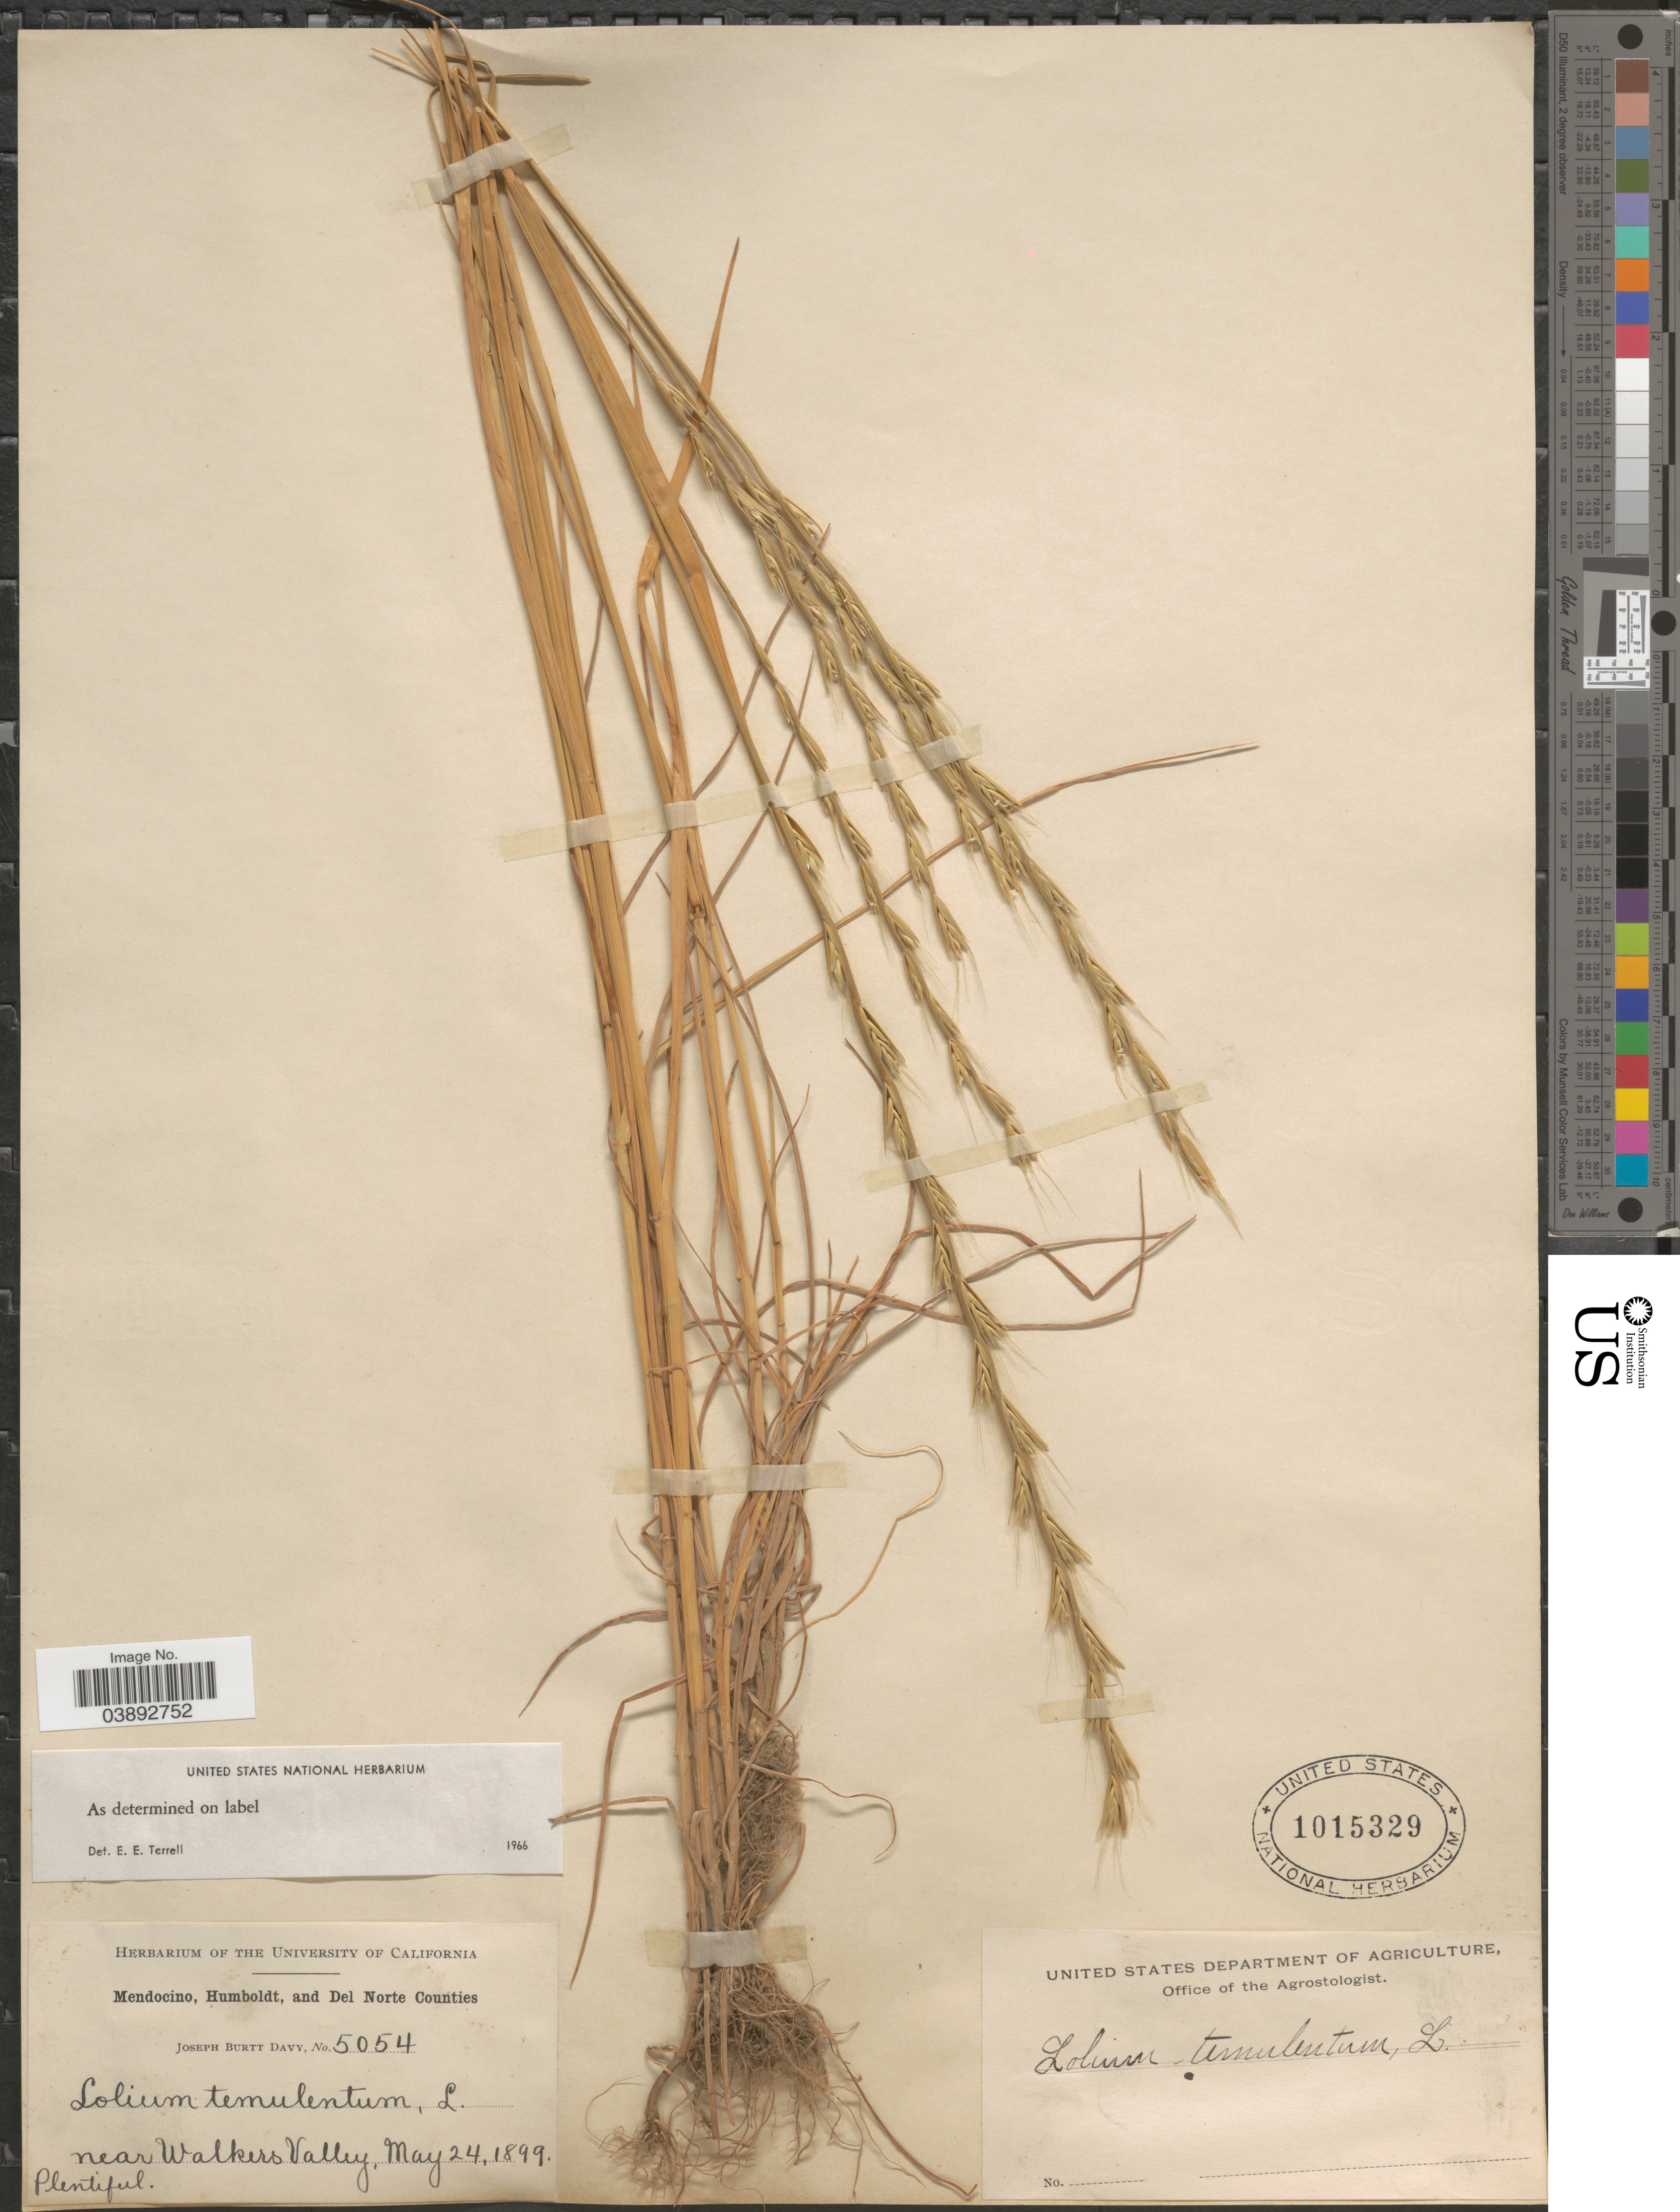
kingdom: Plantae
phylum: Tracheophyta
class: Liliopsida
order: Poales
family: Poaceae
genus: Lolium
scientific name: Lolium temulentum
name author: L.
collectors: J. Burtt Davy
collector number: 5054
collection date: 1899-05-24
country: United States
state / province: California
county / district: Mendocino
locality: Mendocino, Humboldt and Del Norte Counties. Near Walker Valley.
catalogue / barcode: US 1015329